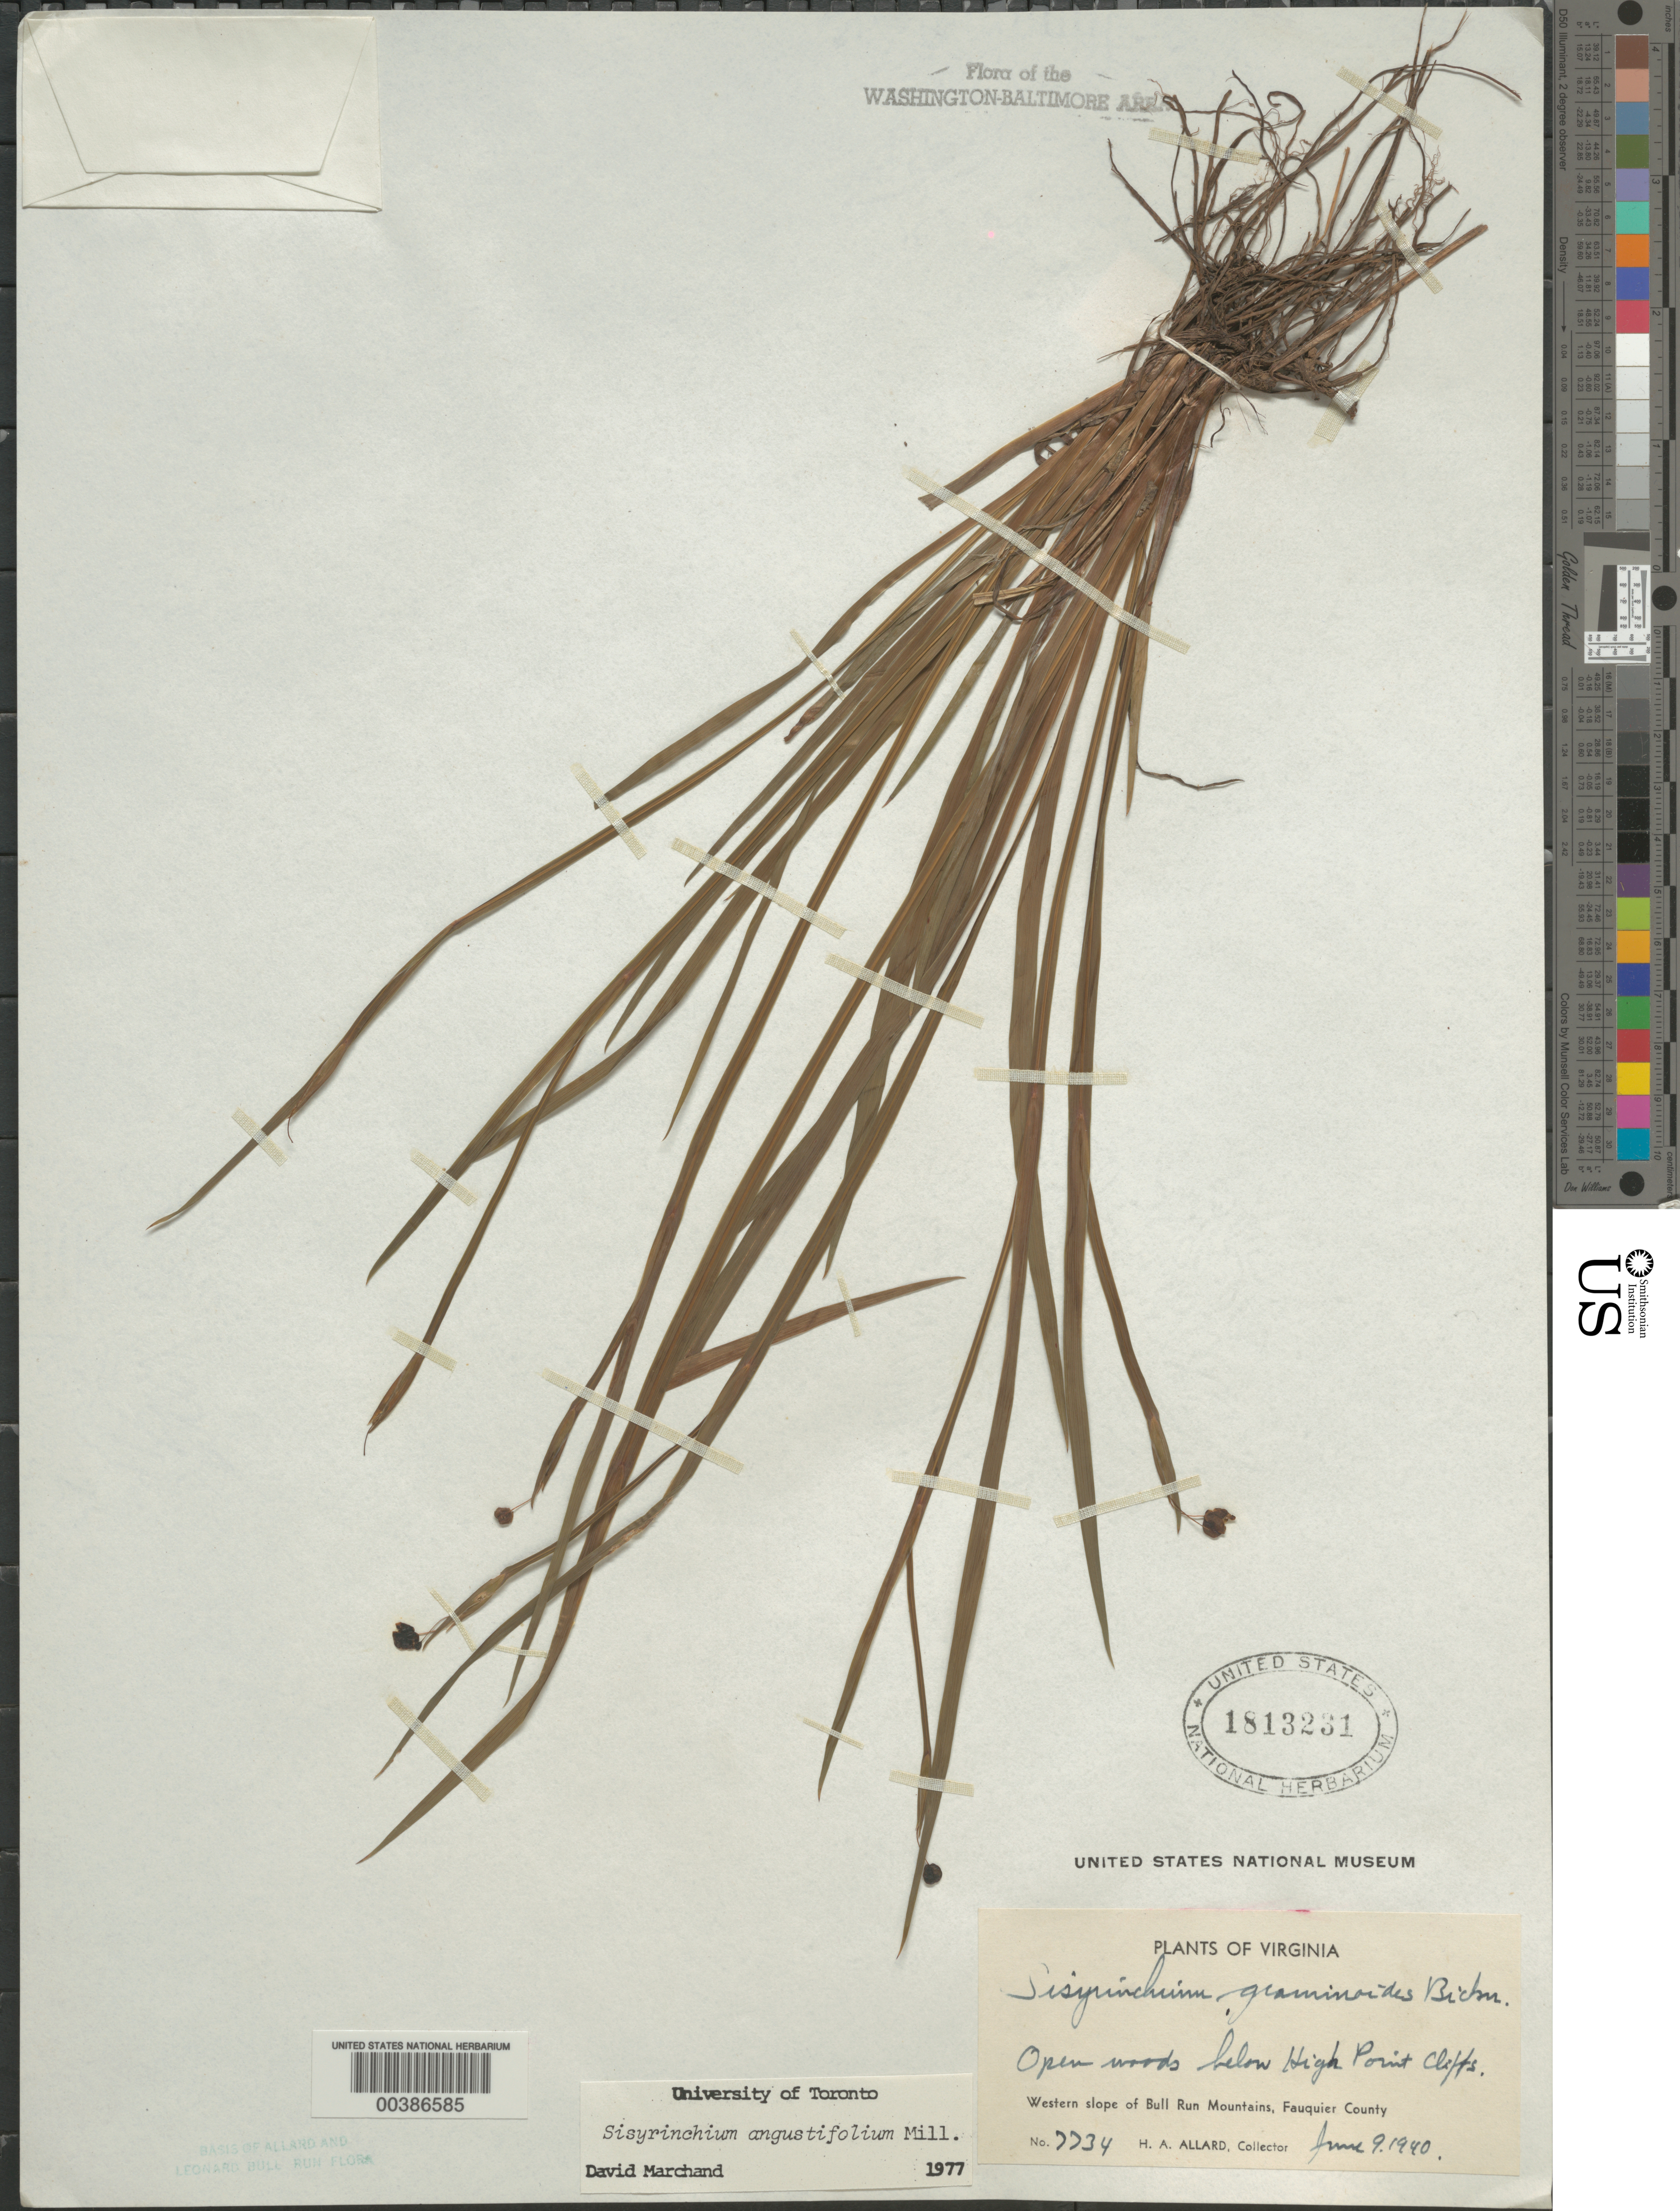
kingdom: Plantae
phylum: Tracheophyta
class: Liliopsida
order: Asparagales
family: Iridaceae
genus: Sisyrinchium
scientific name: Sisyrinchium angustifolium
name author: Mill.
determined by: Marchand, D.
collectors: H. A. Allard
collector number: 7734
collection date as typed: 09 Jun 1940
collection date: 1940-06-09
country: United States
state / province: Virginia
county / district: Fauquier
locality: Below High Point Cliffs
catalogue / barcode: US 1813231